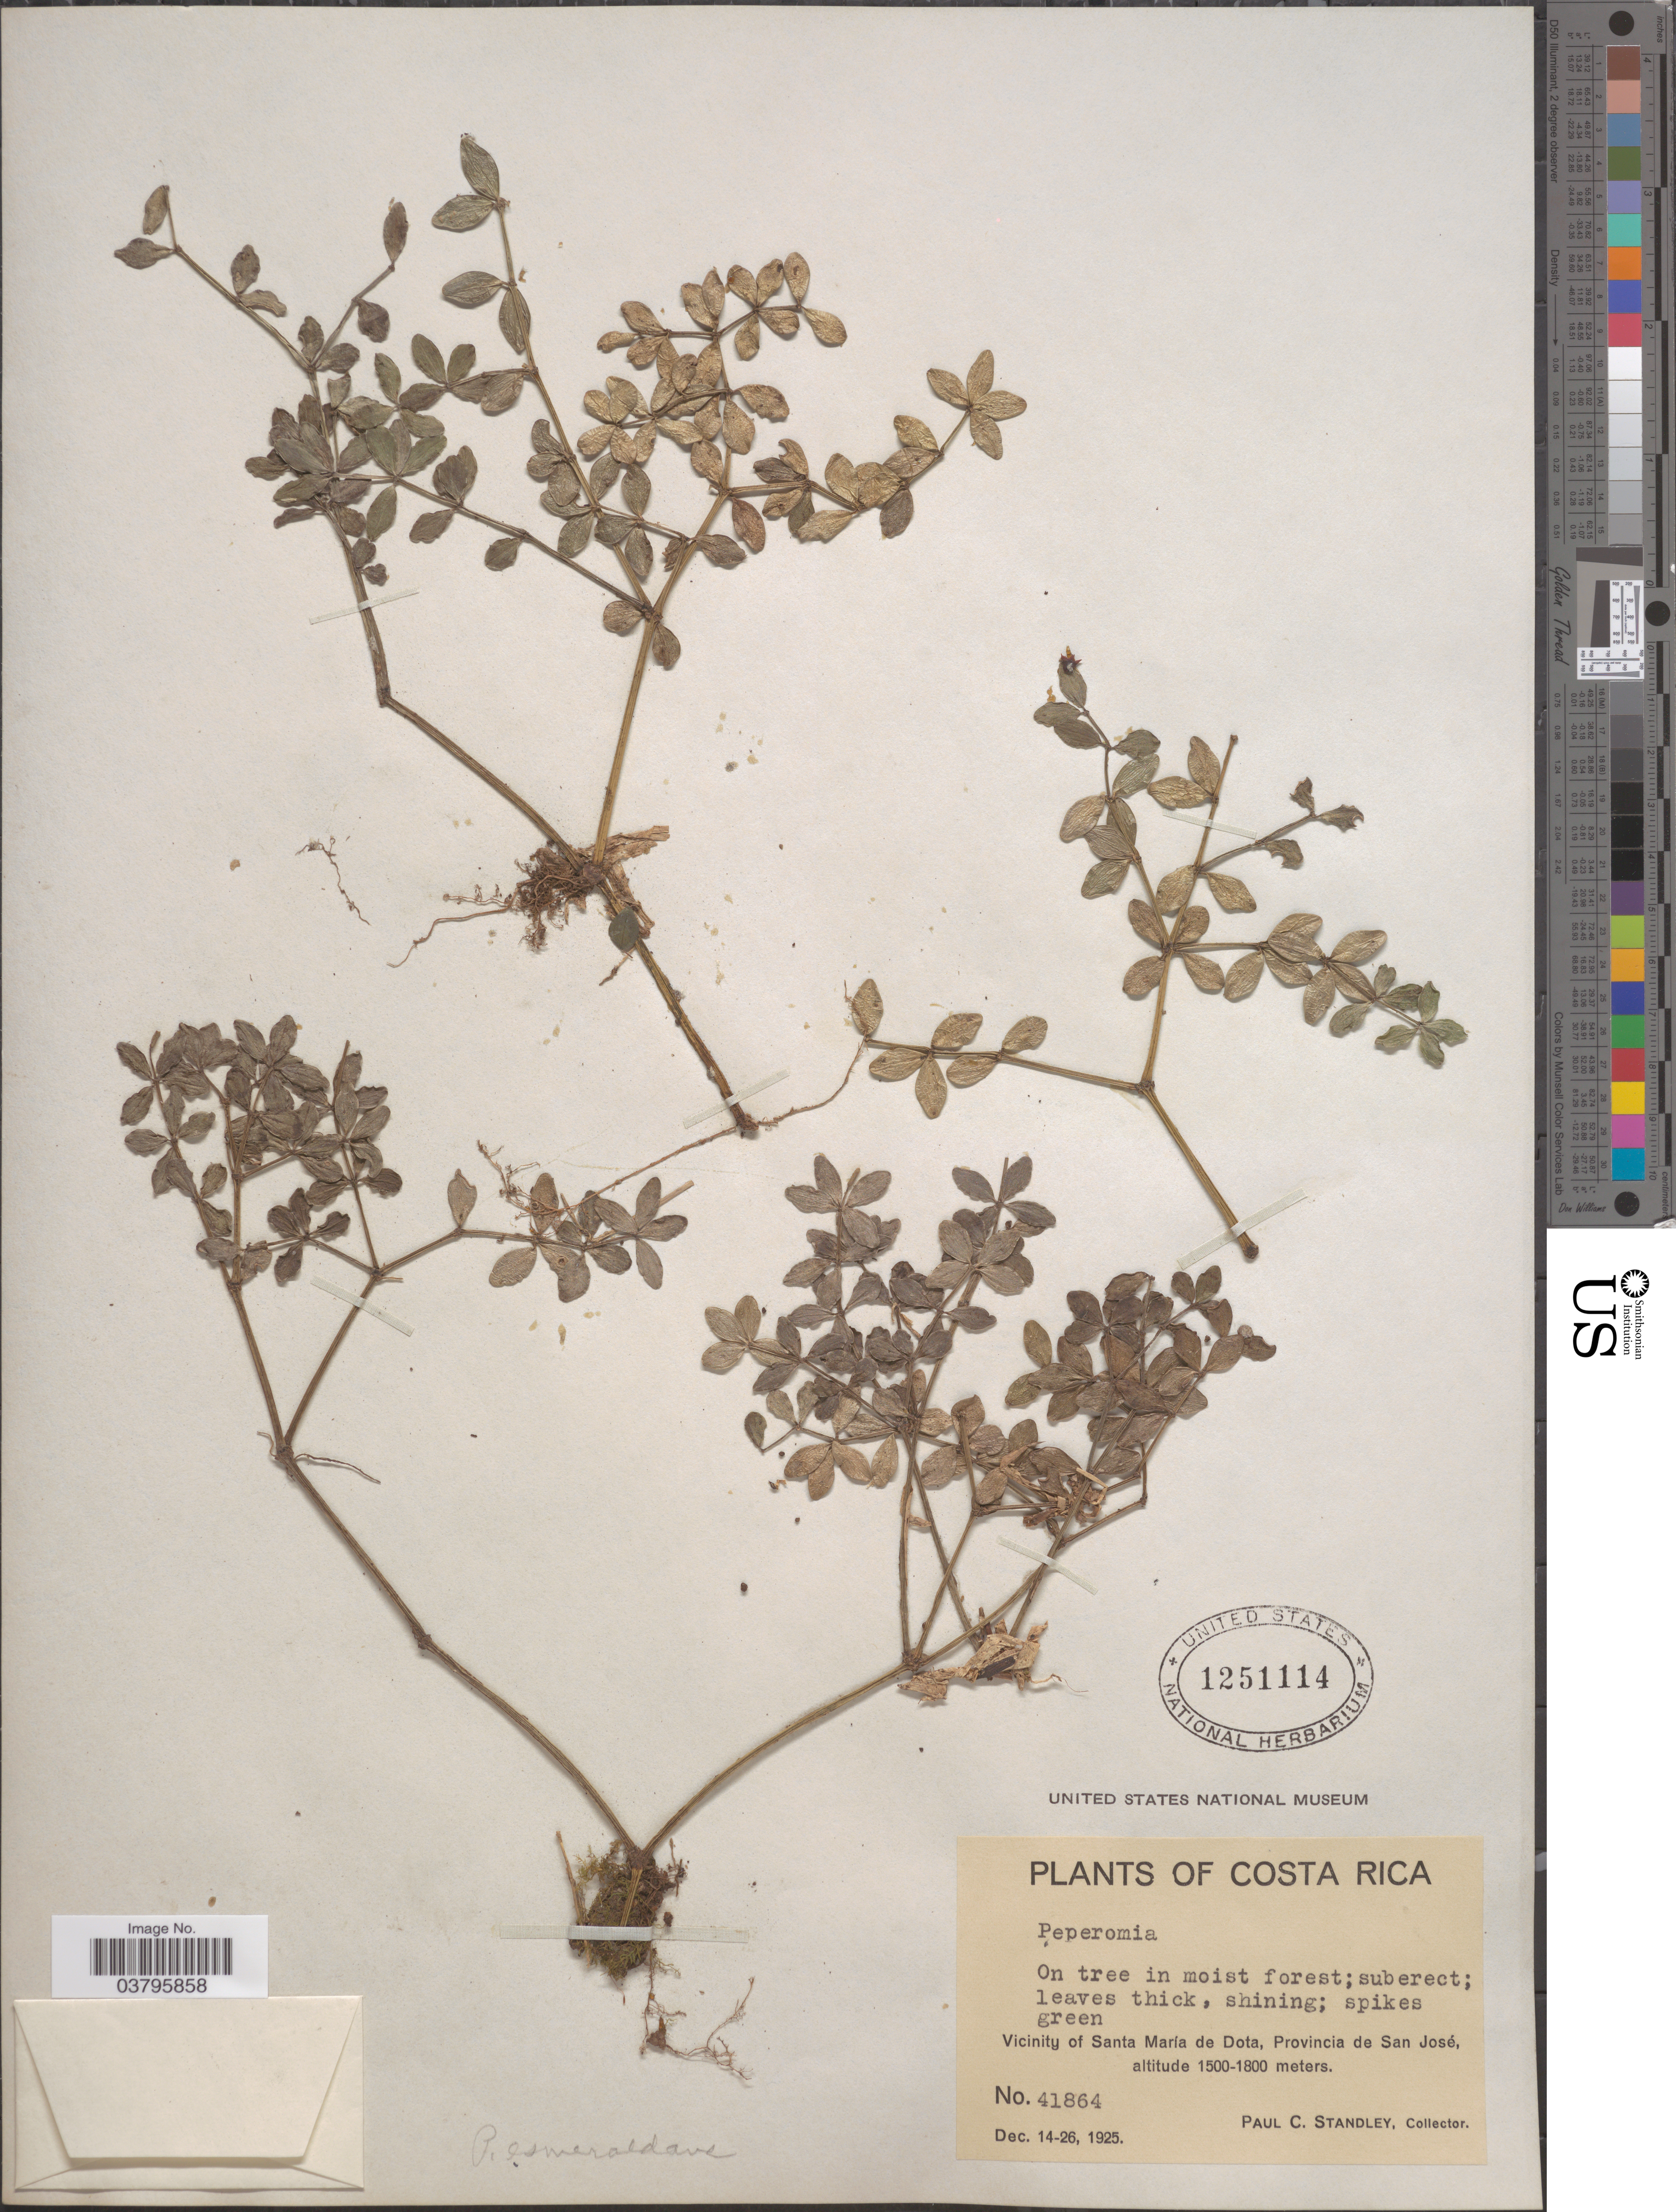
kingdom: Plantae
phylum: Tracheophyta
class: Magnoliopsida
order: Piperales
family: Piperaceae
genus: Peperomia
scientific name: Peperomia tetraphylla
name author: (G. Forst.) Hook. & Arn.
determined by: Jiménez, José Estaban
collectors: P. C. Standley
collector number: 41864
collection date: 1925-12-14/1925-12-26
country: Costa Rica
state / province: San José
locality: Vicinity of Santa María de Dota.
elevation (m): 1500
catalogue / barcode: US 1251114